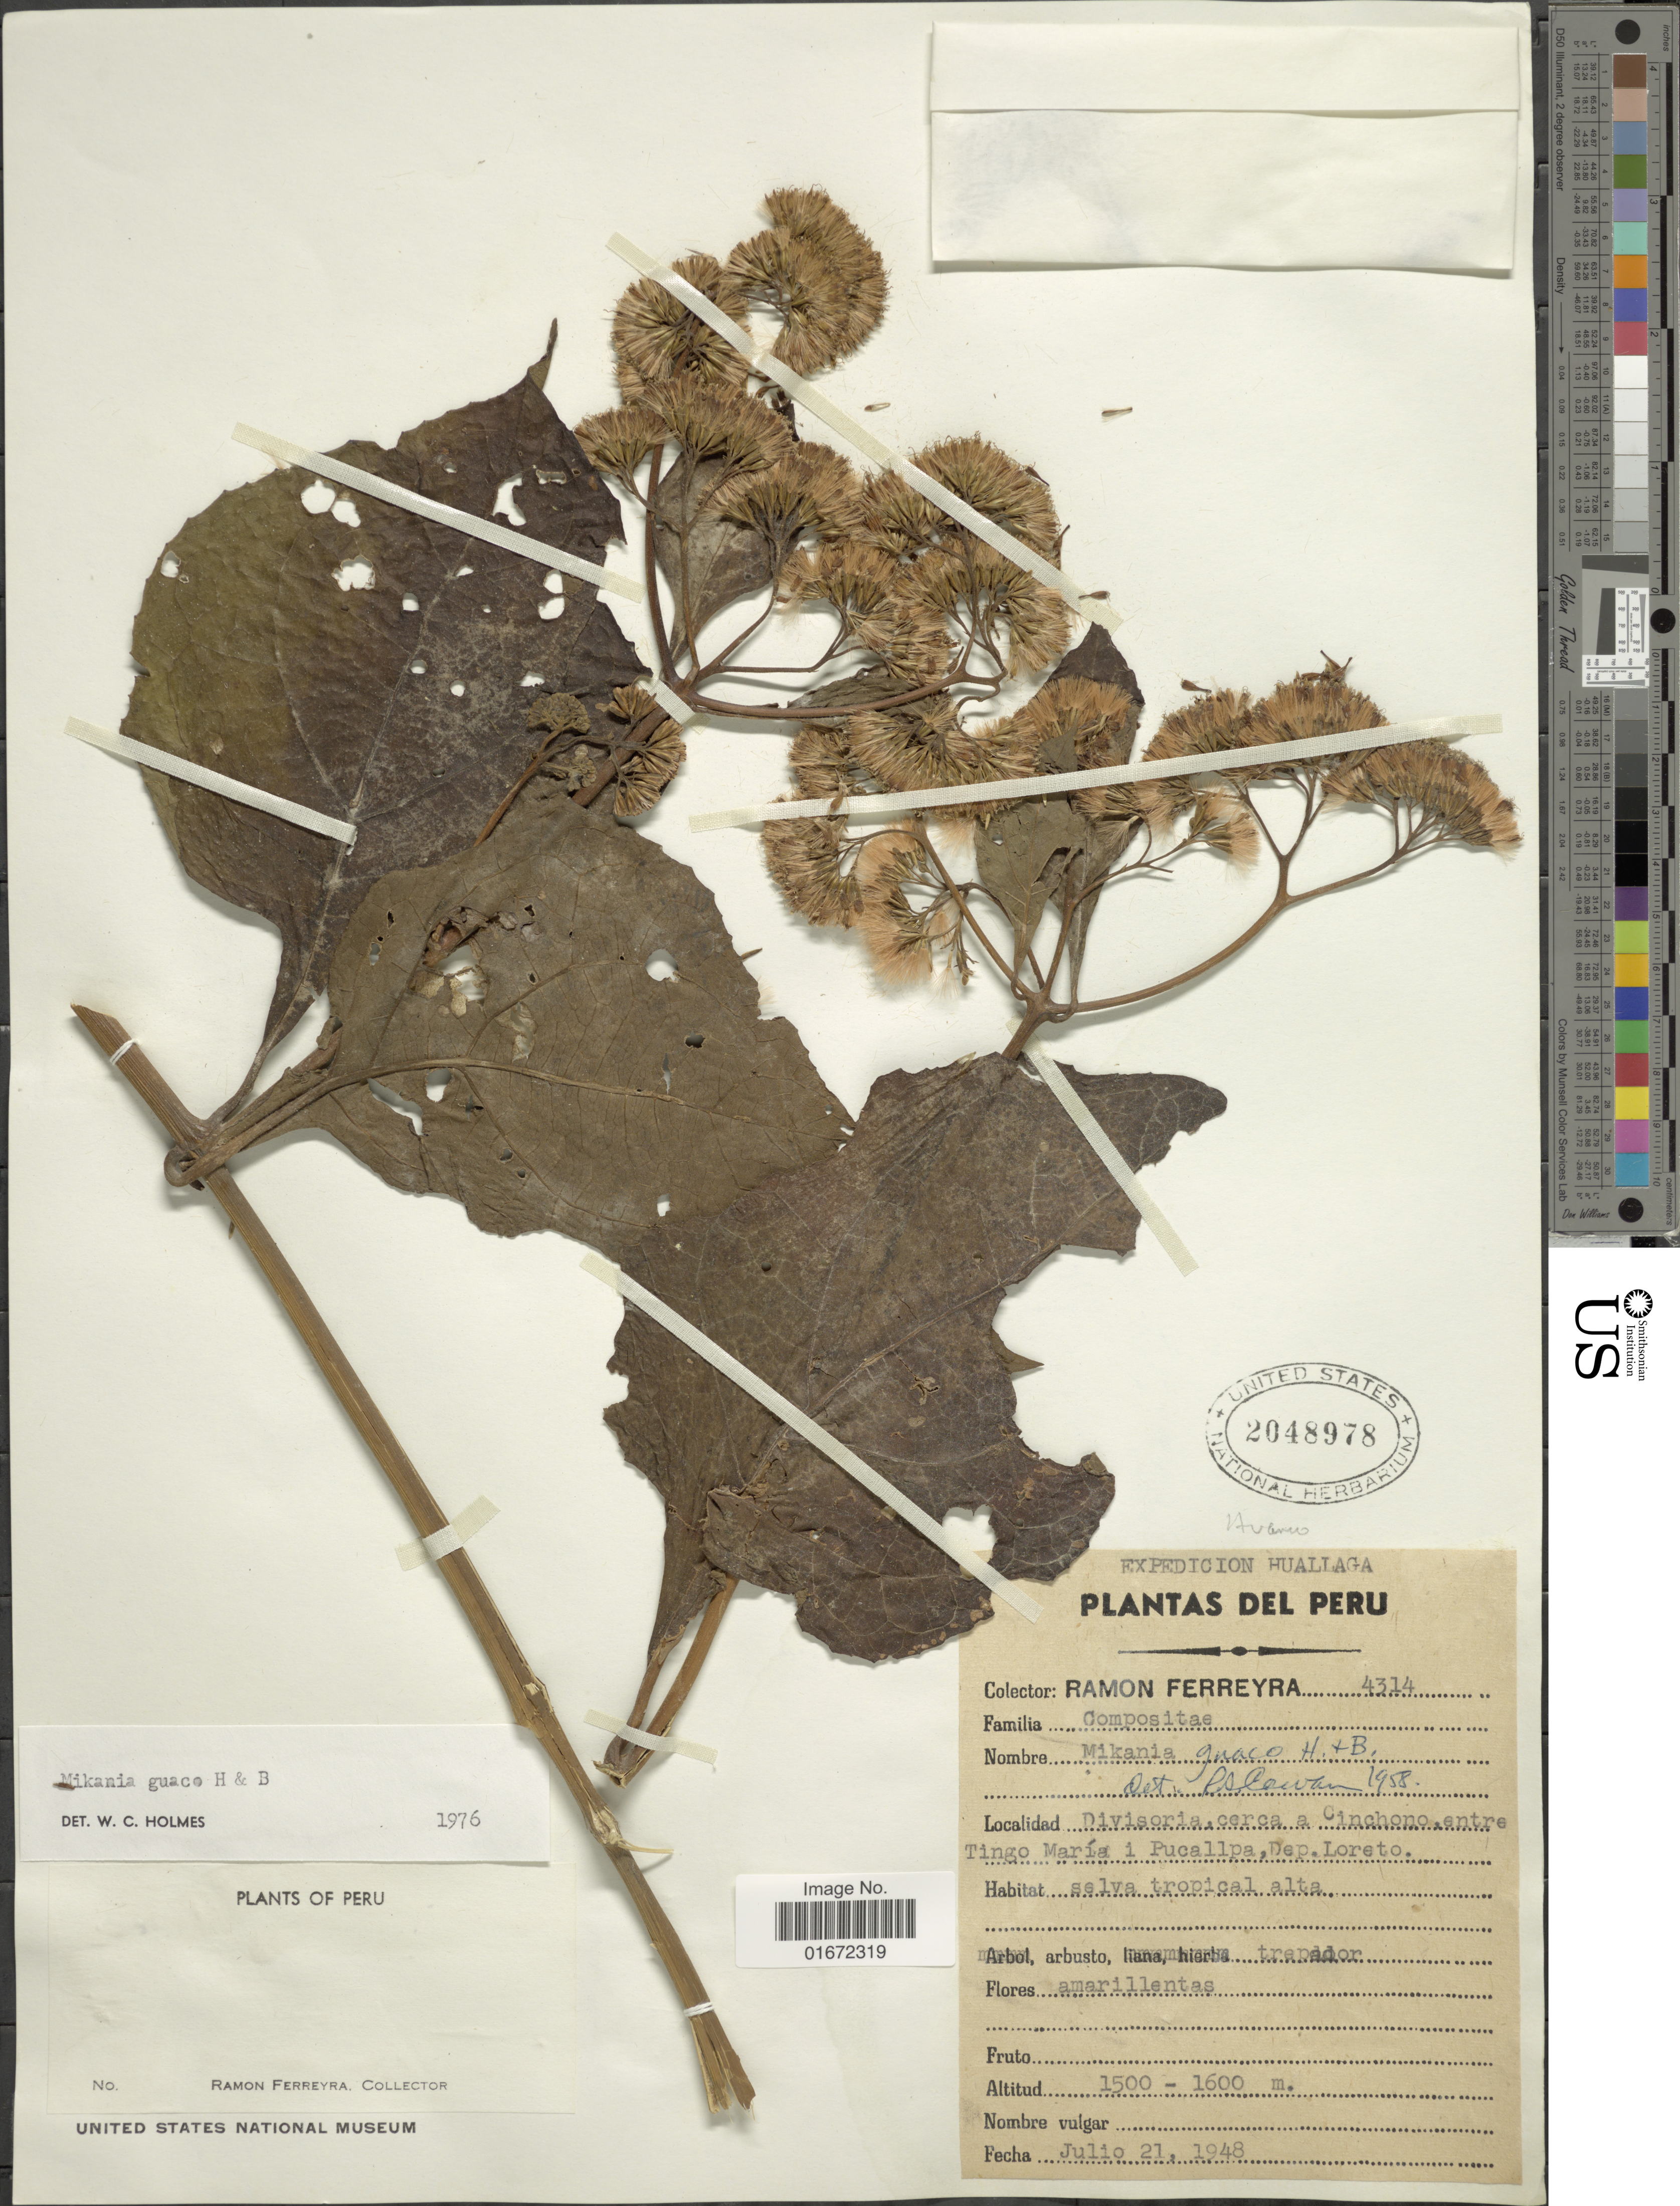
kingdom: Plantae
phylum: Tracheophyta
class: Magnoliopsida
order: Asterales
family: Asteraceae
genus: Mikania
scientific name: Mikania guaco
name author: Humb. & Bonpl.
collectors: R. A. Ferreyra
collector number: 4314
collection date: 1948-07-21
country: Peru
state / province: Loreto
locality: Divisoria, cerca a Cinchono, entre Tingo María i Pucallpa, Dep. Loreto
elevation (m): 1500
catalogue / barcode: US 2048978